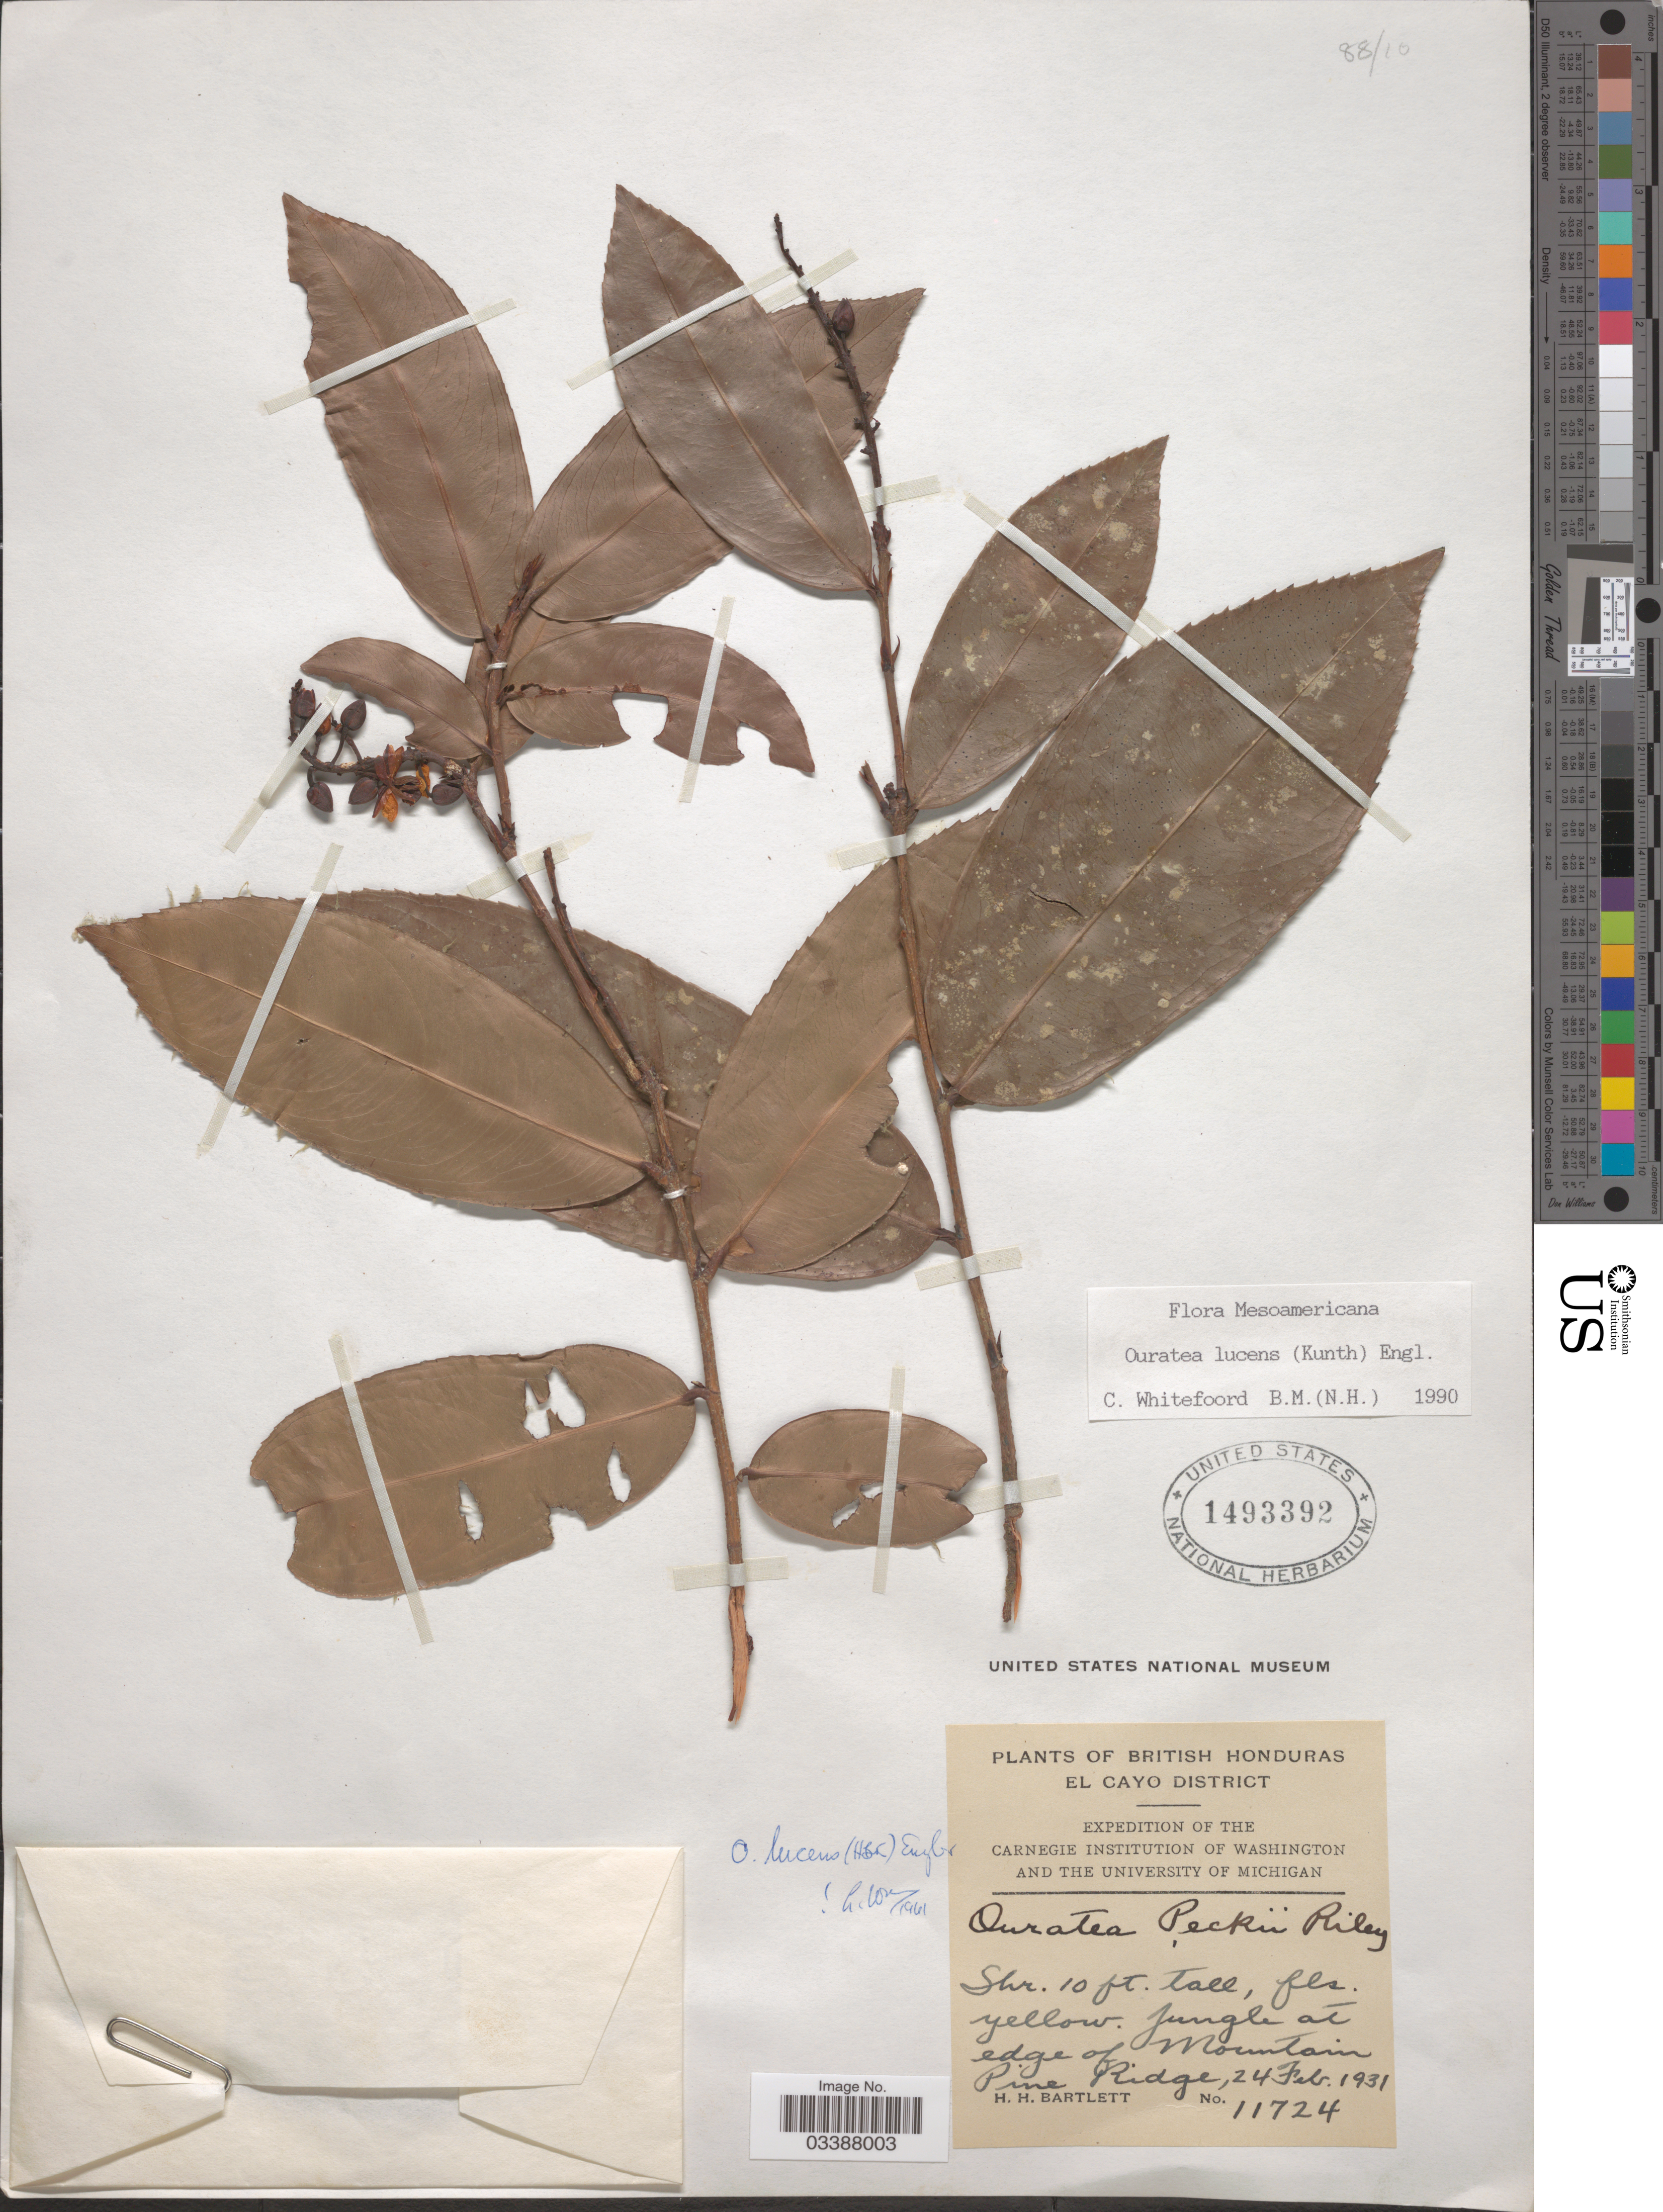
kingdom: Plantae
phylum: Tracheophyta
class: Magnoliopsida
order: Malpighiales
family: Ochnaceae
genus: Ouratea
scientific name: Ouratea lucens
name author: (Kunth) Engl.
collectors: H. H. Bartlett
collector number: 11724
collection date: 1931-02-24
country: Belize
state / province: Cayo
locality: British Honduras. El Cayo District. Jungle at edge of Mountain Pine Ridge.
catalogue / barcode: US 1493392